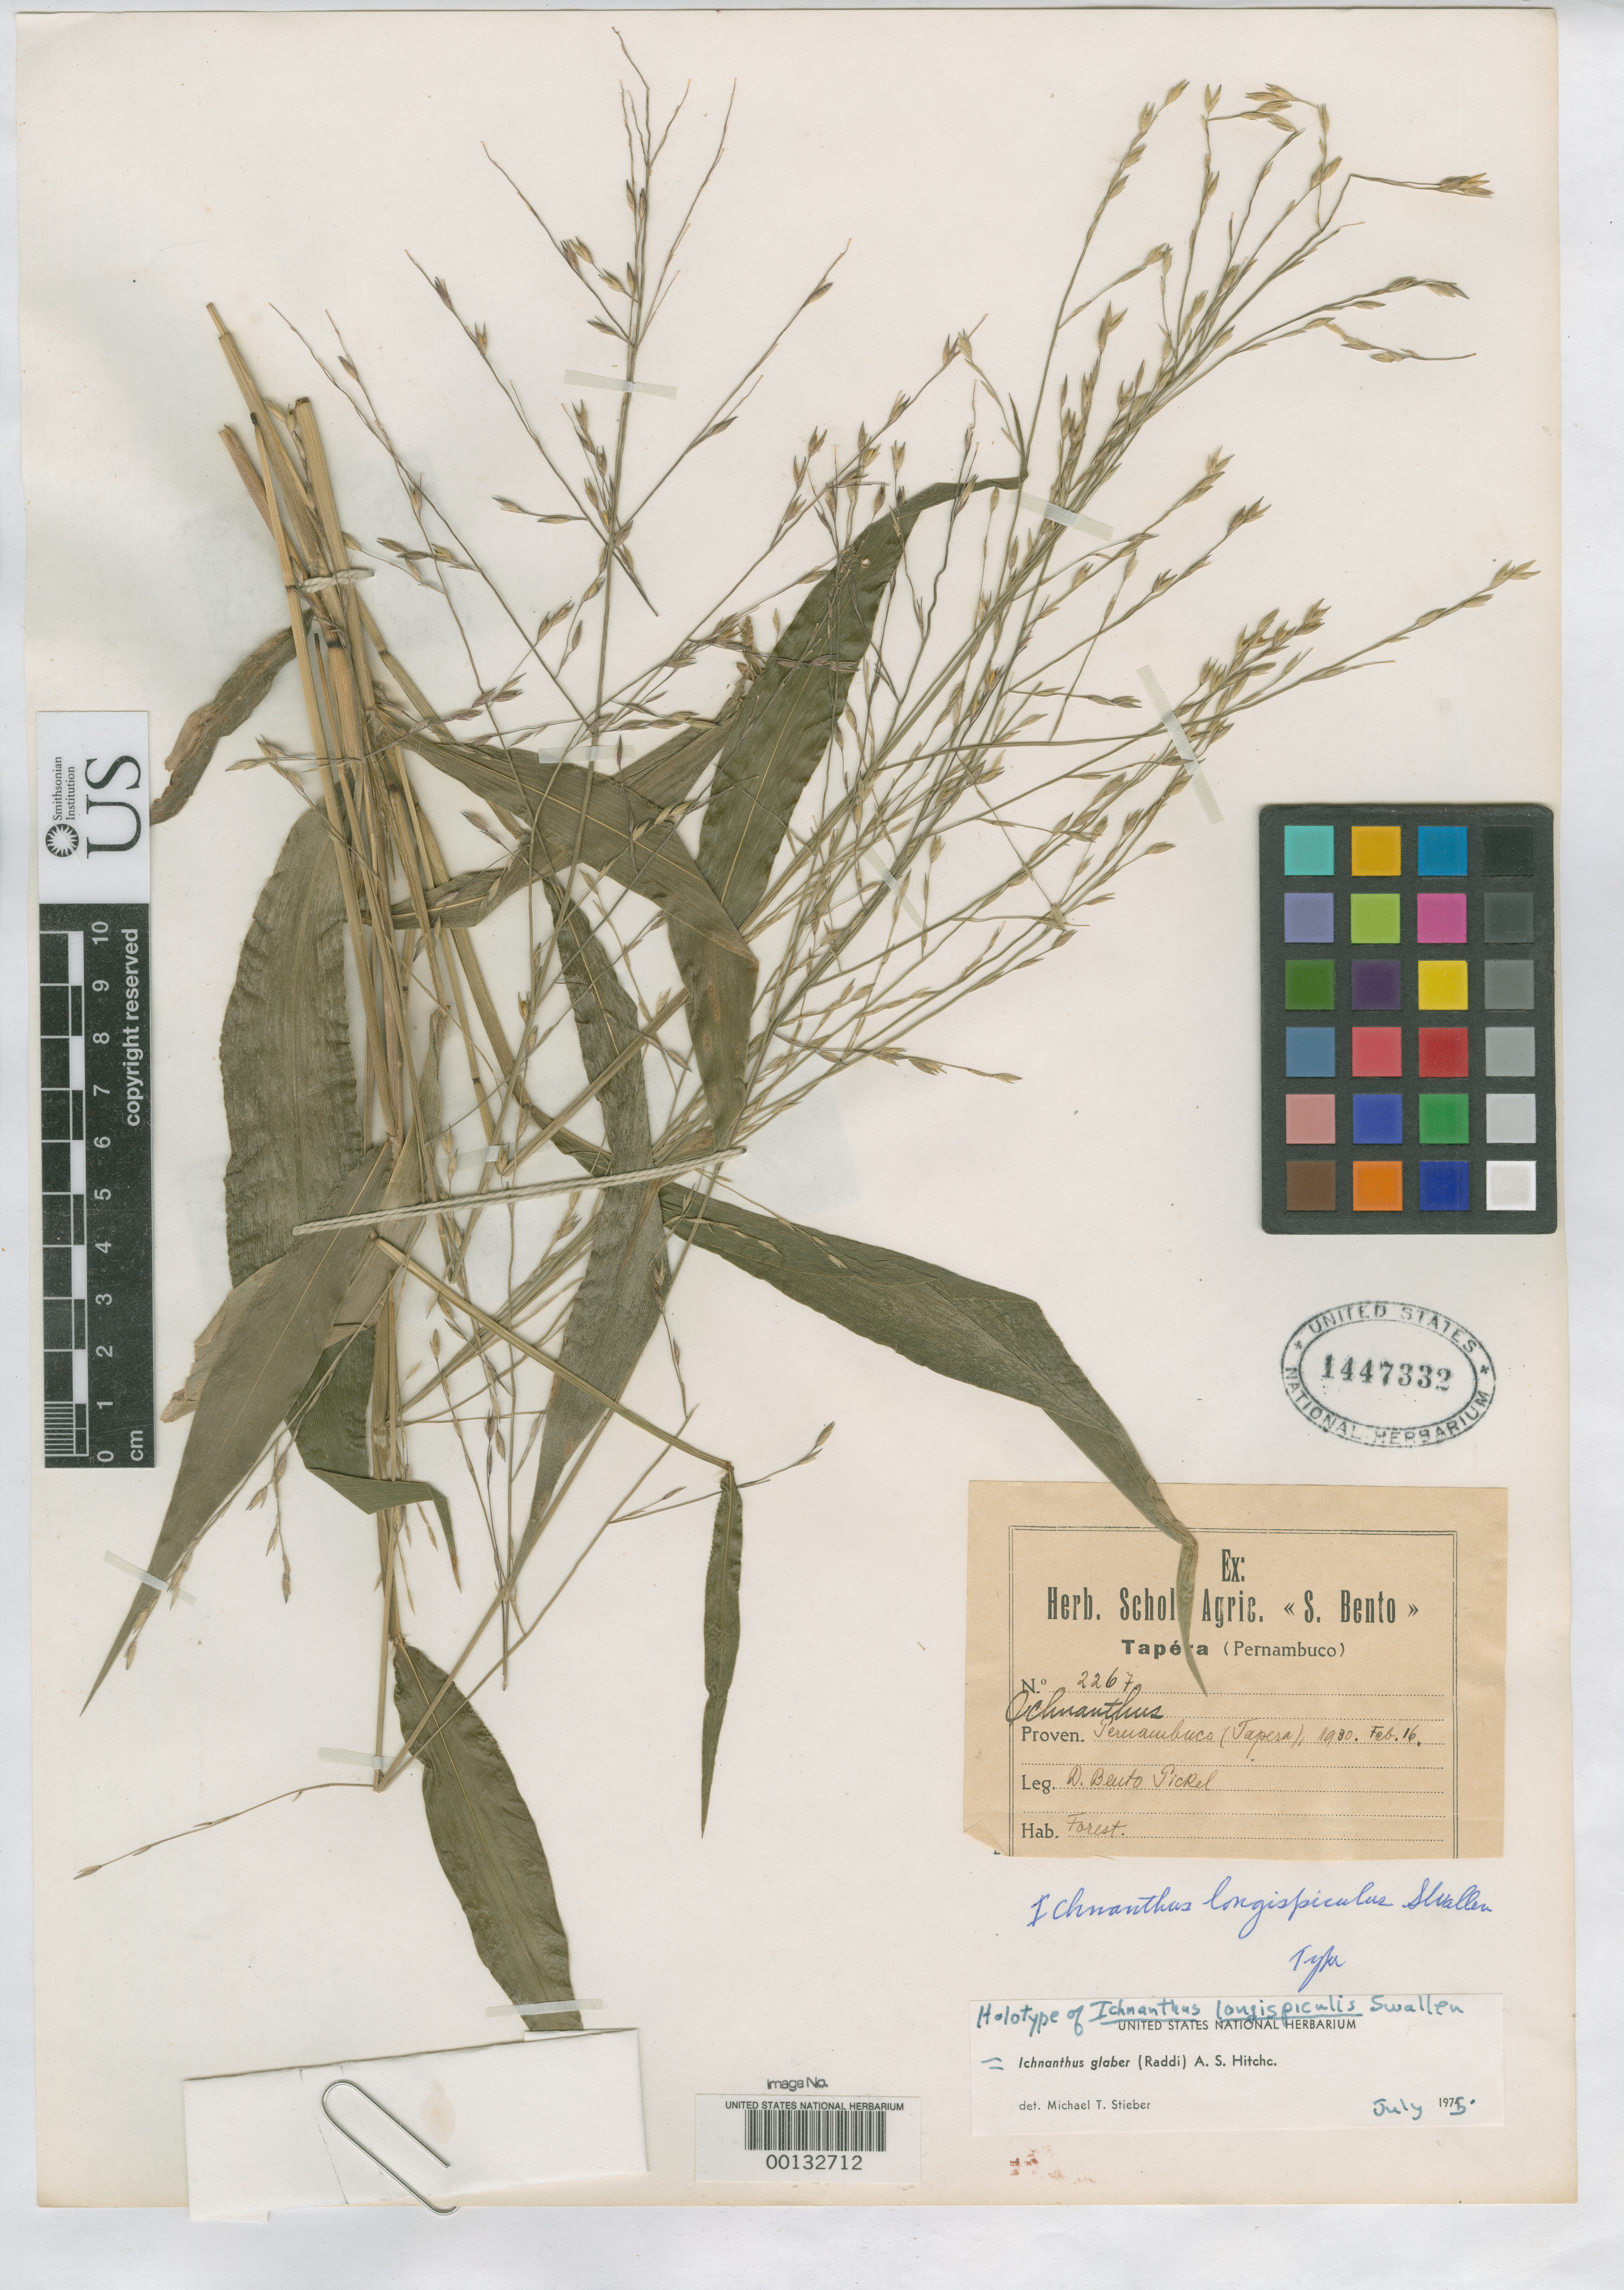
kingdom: Plantae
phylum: Tracheophyta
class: Liliopsida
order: Poales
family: Poaceae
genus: Ichnanthus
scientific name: Ichnanthus longispiculis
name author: Swallen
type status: Holotype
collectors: B. J. Pickel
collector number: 2267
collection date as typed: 16 Feb 1930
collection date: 1930-02-16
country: Brazil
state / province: Pernambuco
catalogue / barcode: US 1447332